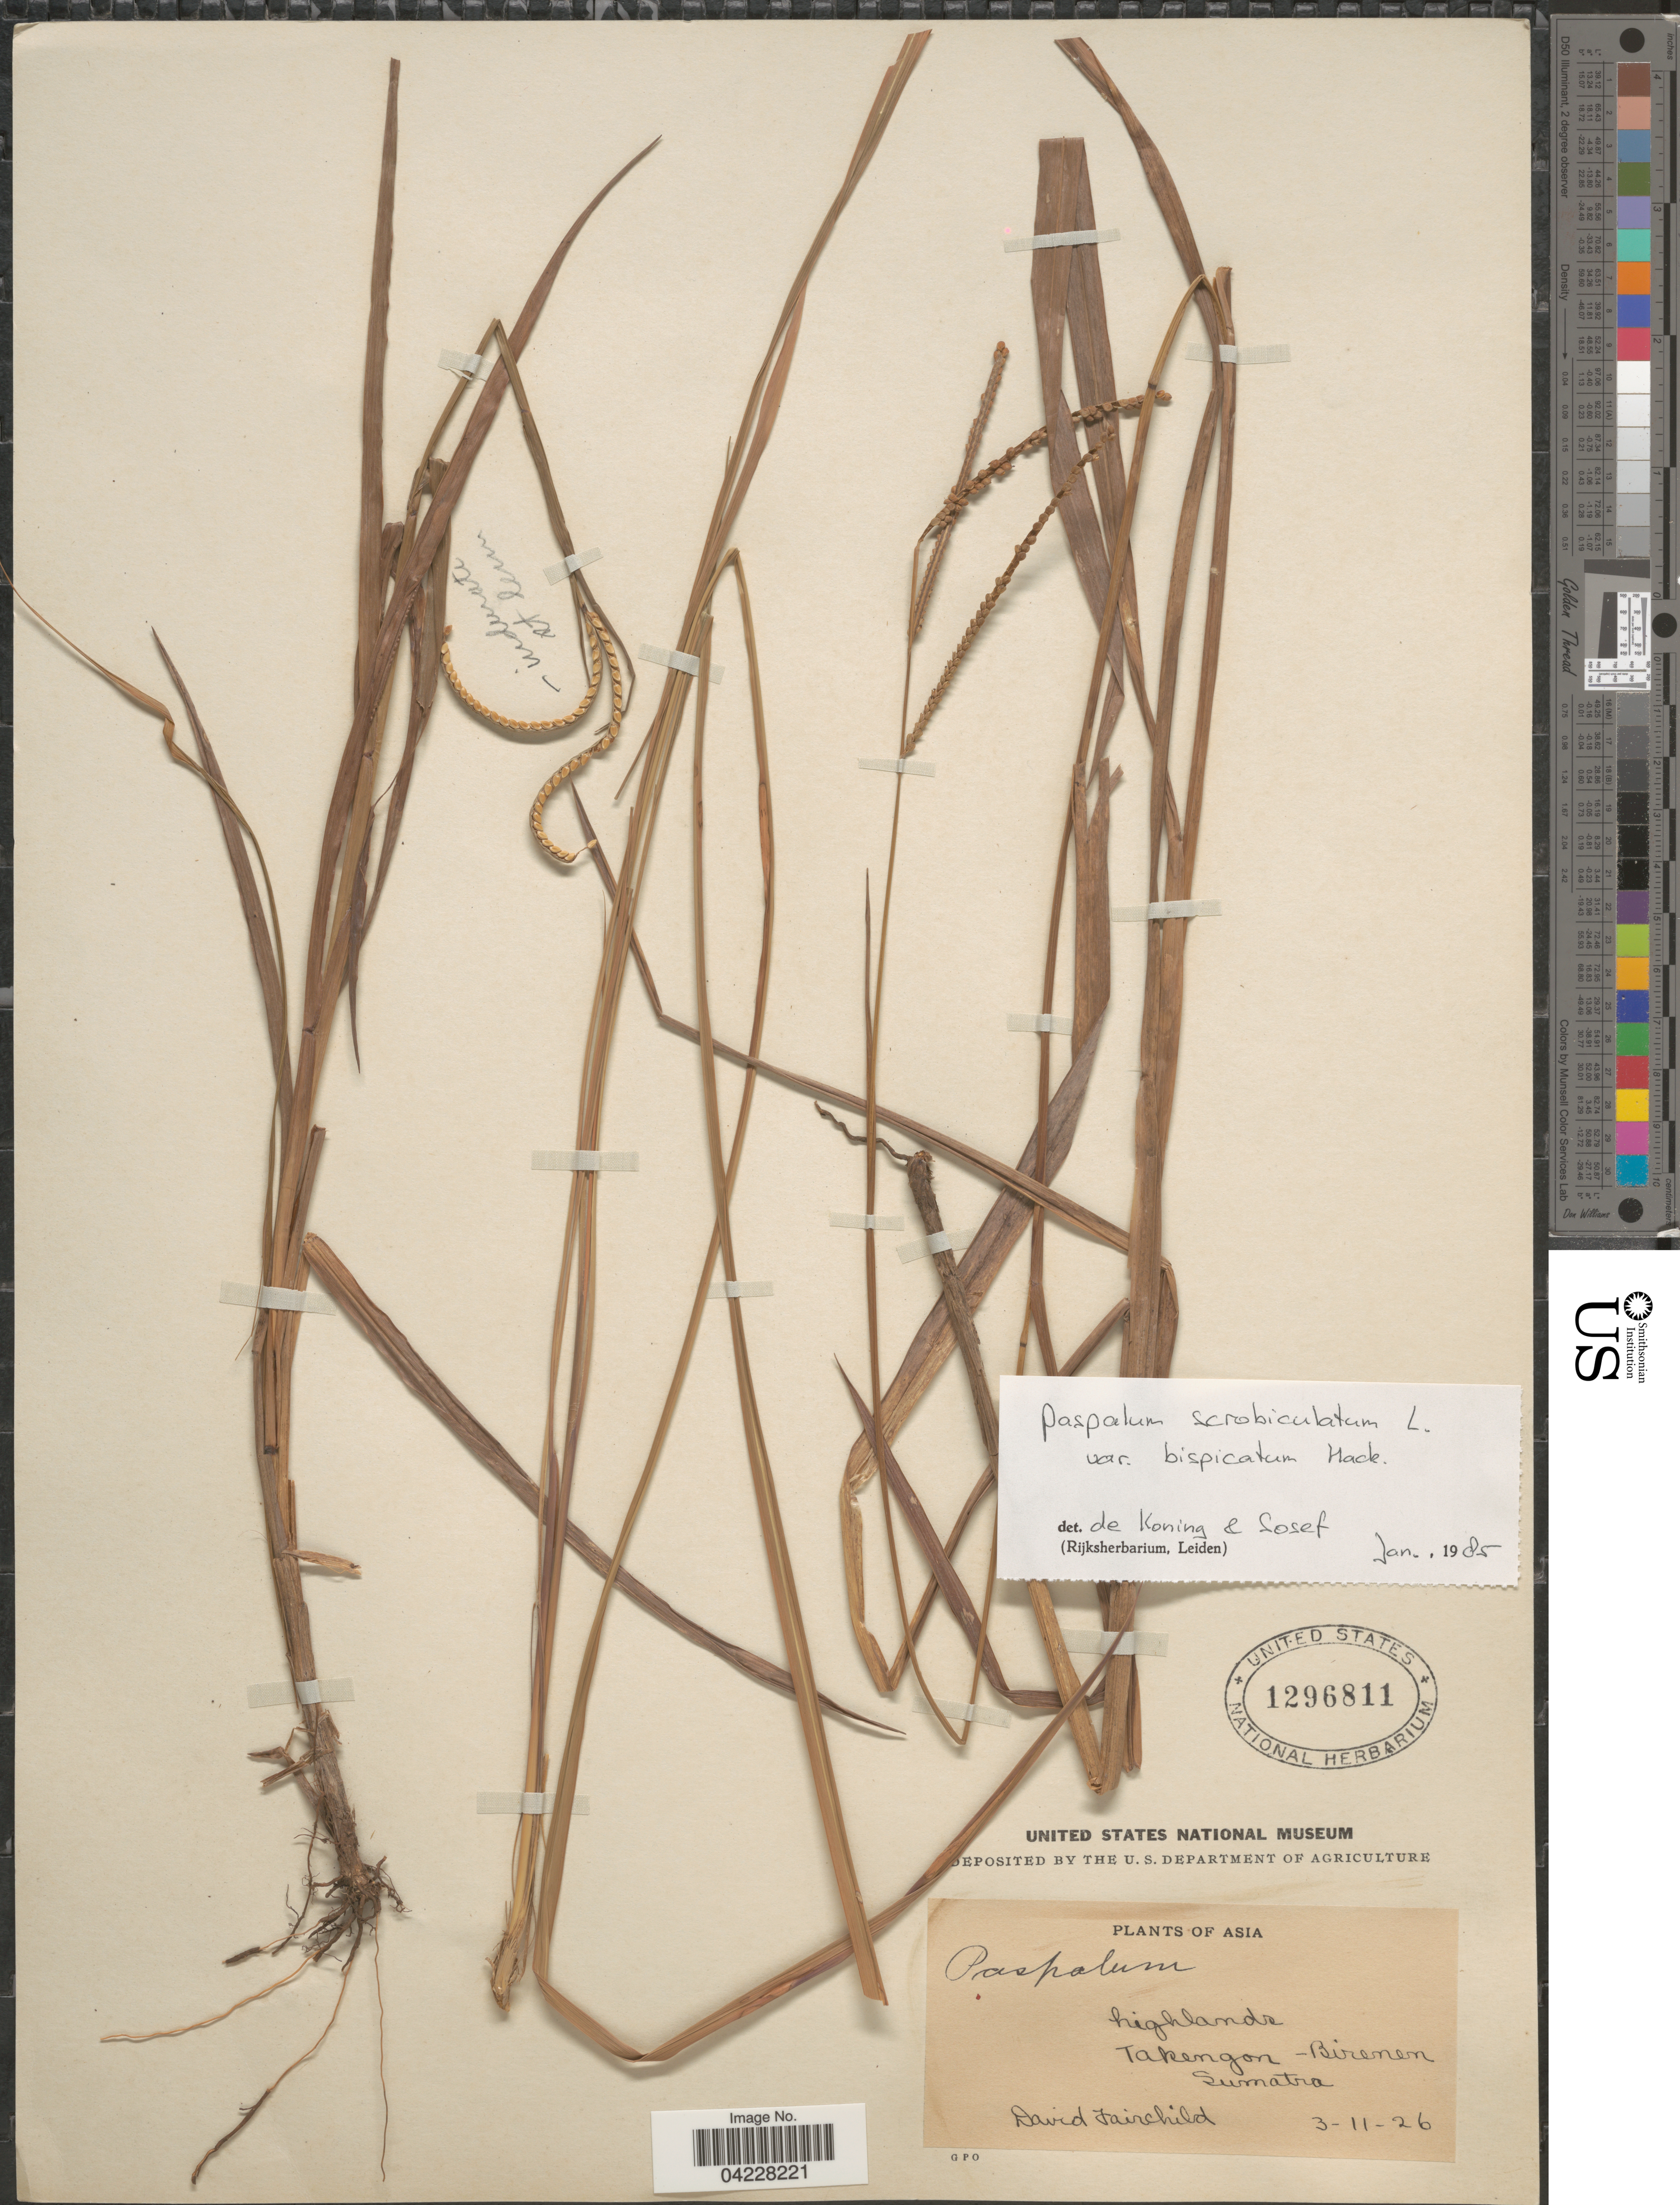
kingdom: Plantae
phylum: Tracheophyta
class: Liliopsida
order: Poales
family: Poaceae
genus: Paspalum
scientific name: Paspalum scrobiculatum var. bispicatum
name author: Hack. ex Merr.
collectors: D. Fairchild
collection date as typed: Transcribed d/m/y: 3/11/26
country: Indonesia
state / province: Sumatra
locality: Highlands. Takengon-Birenen.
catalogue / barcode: US 1296811